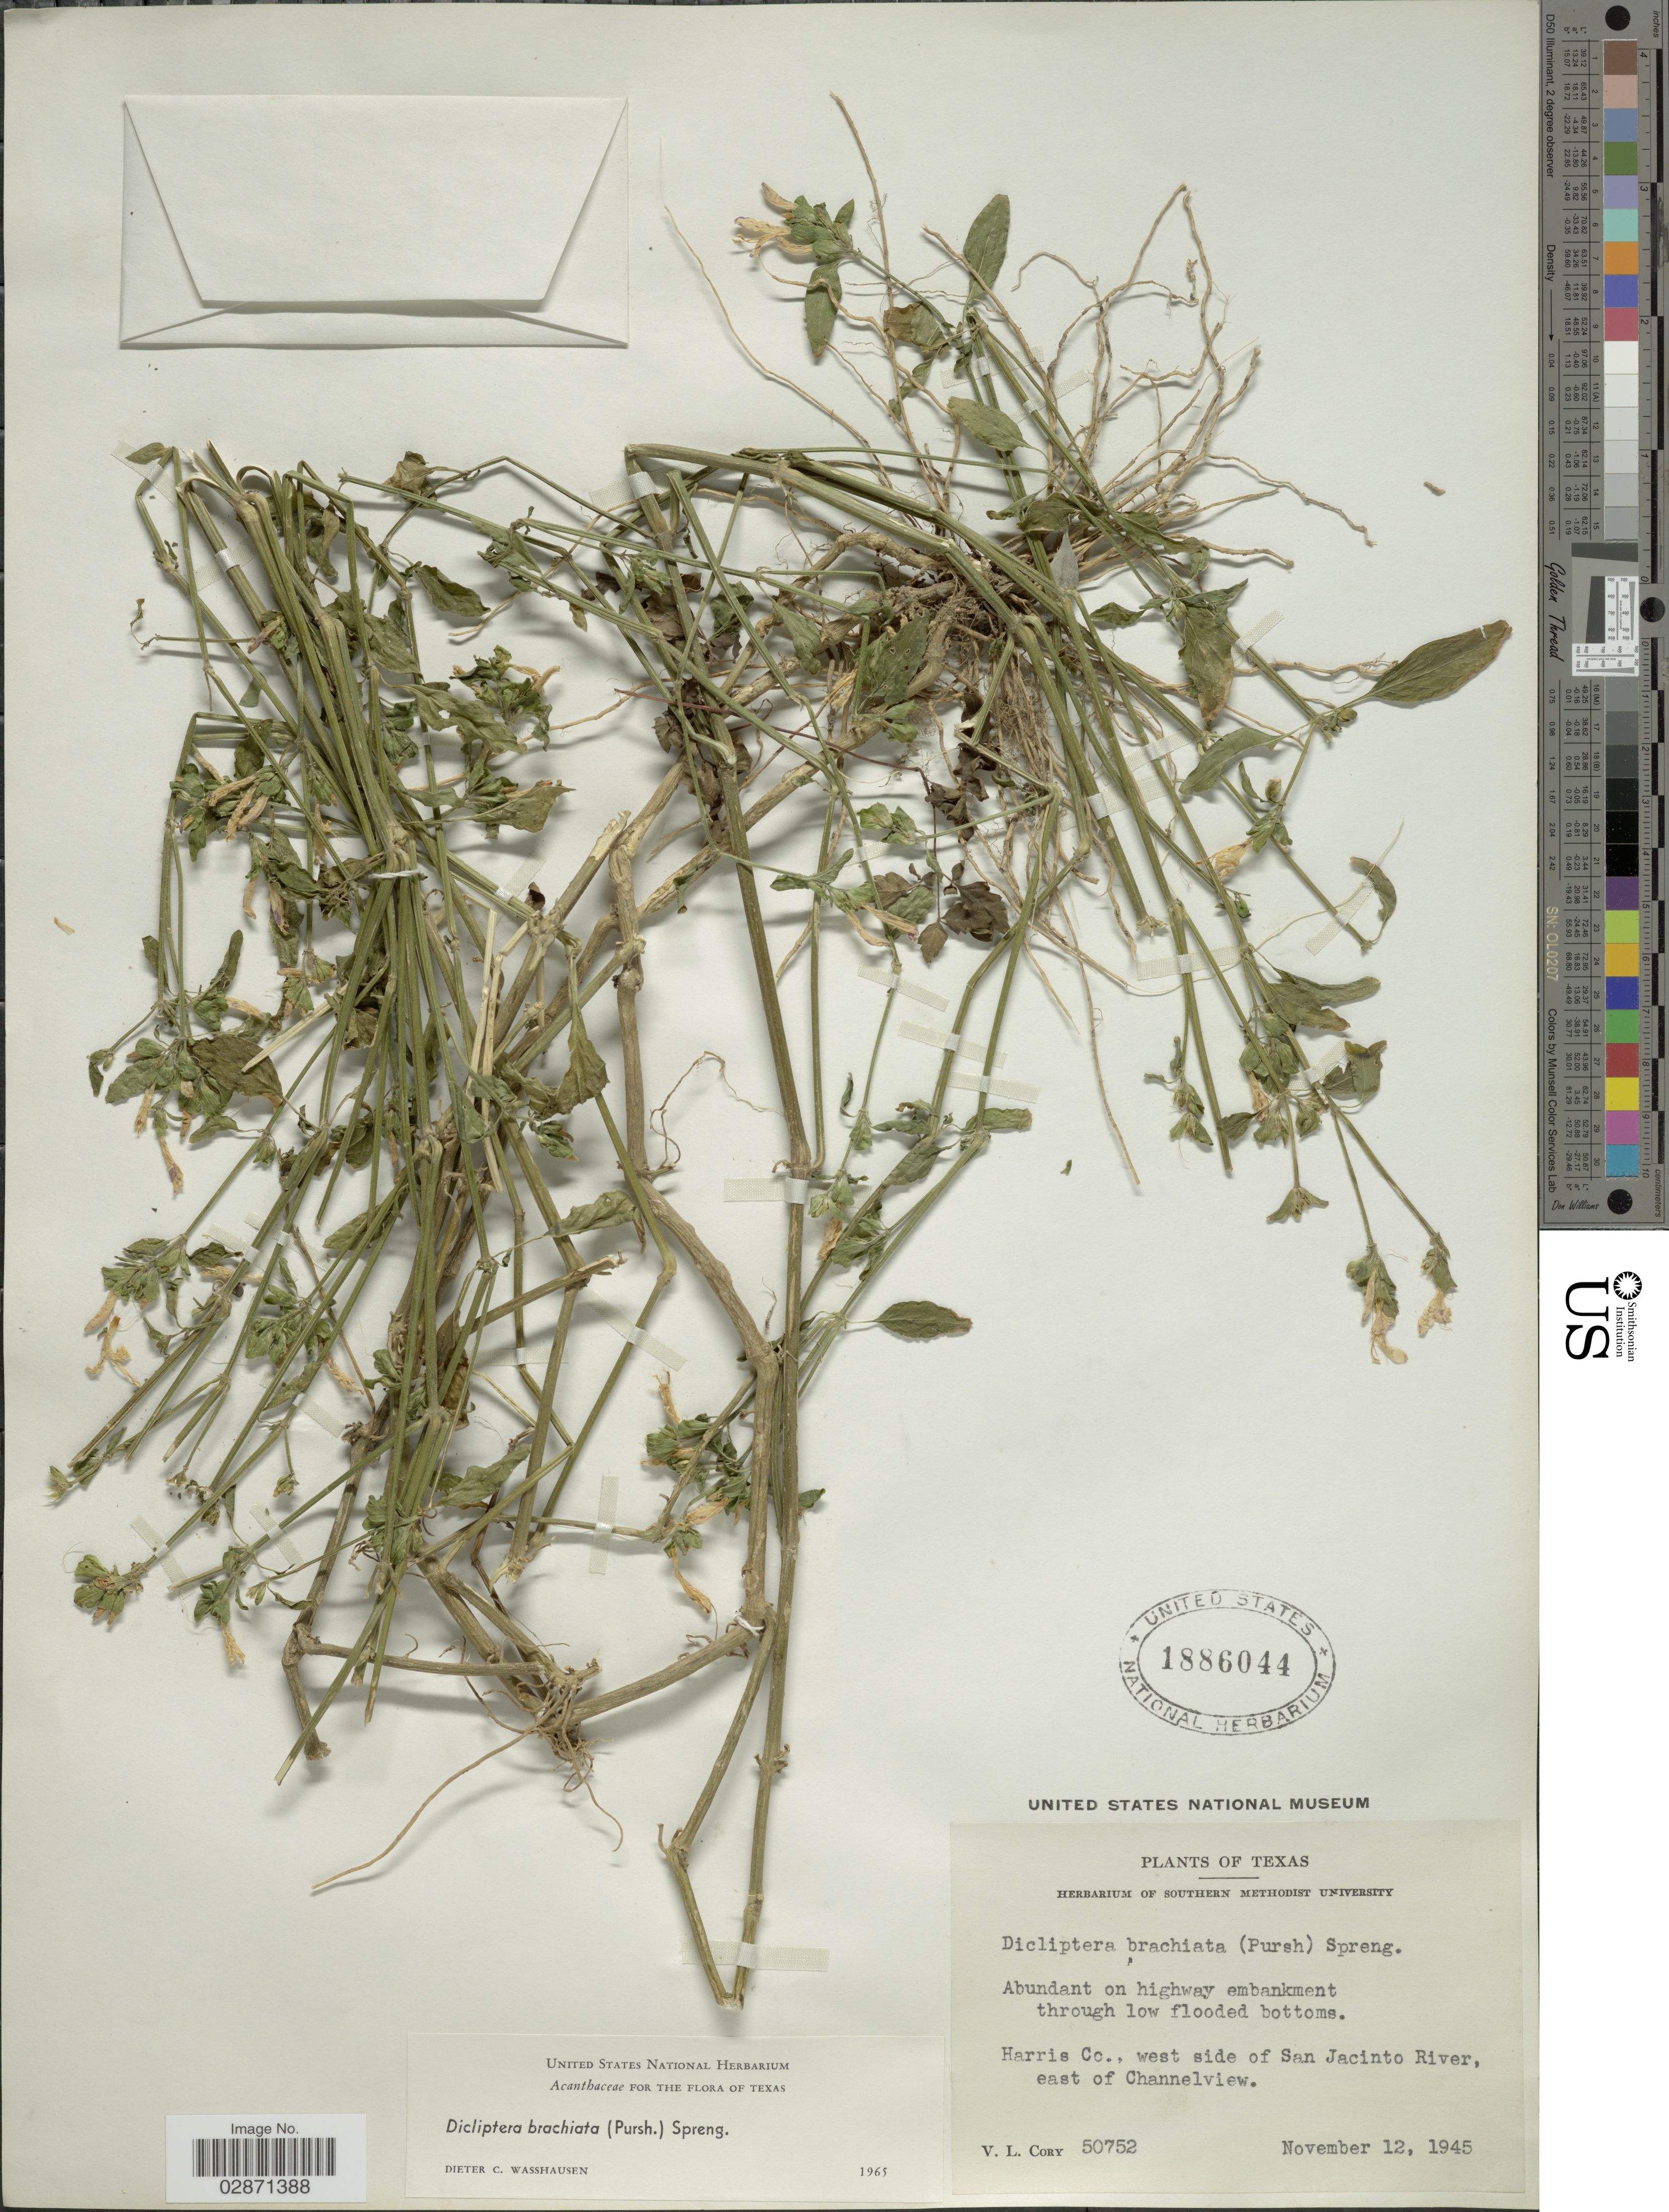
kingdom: Plantae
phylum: Tracheophyta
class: Magnoliopsida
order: Lamiales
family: Acanthaceae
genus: Dicliptera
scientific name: Dicliptera brachiata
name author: (Pursh) Spreng.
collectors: V. Cory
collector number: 50752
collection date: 1945-11-12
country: United States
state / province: Texas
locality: Harris Co., west side of San Jacinto River, east of Channelview.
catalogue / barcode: US 1886044